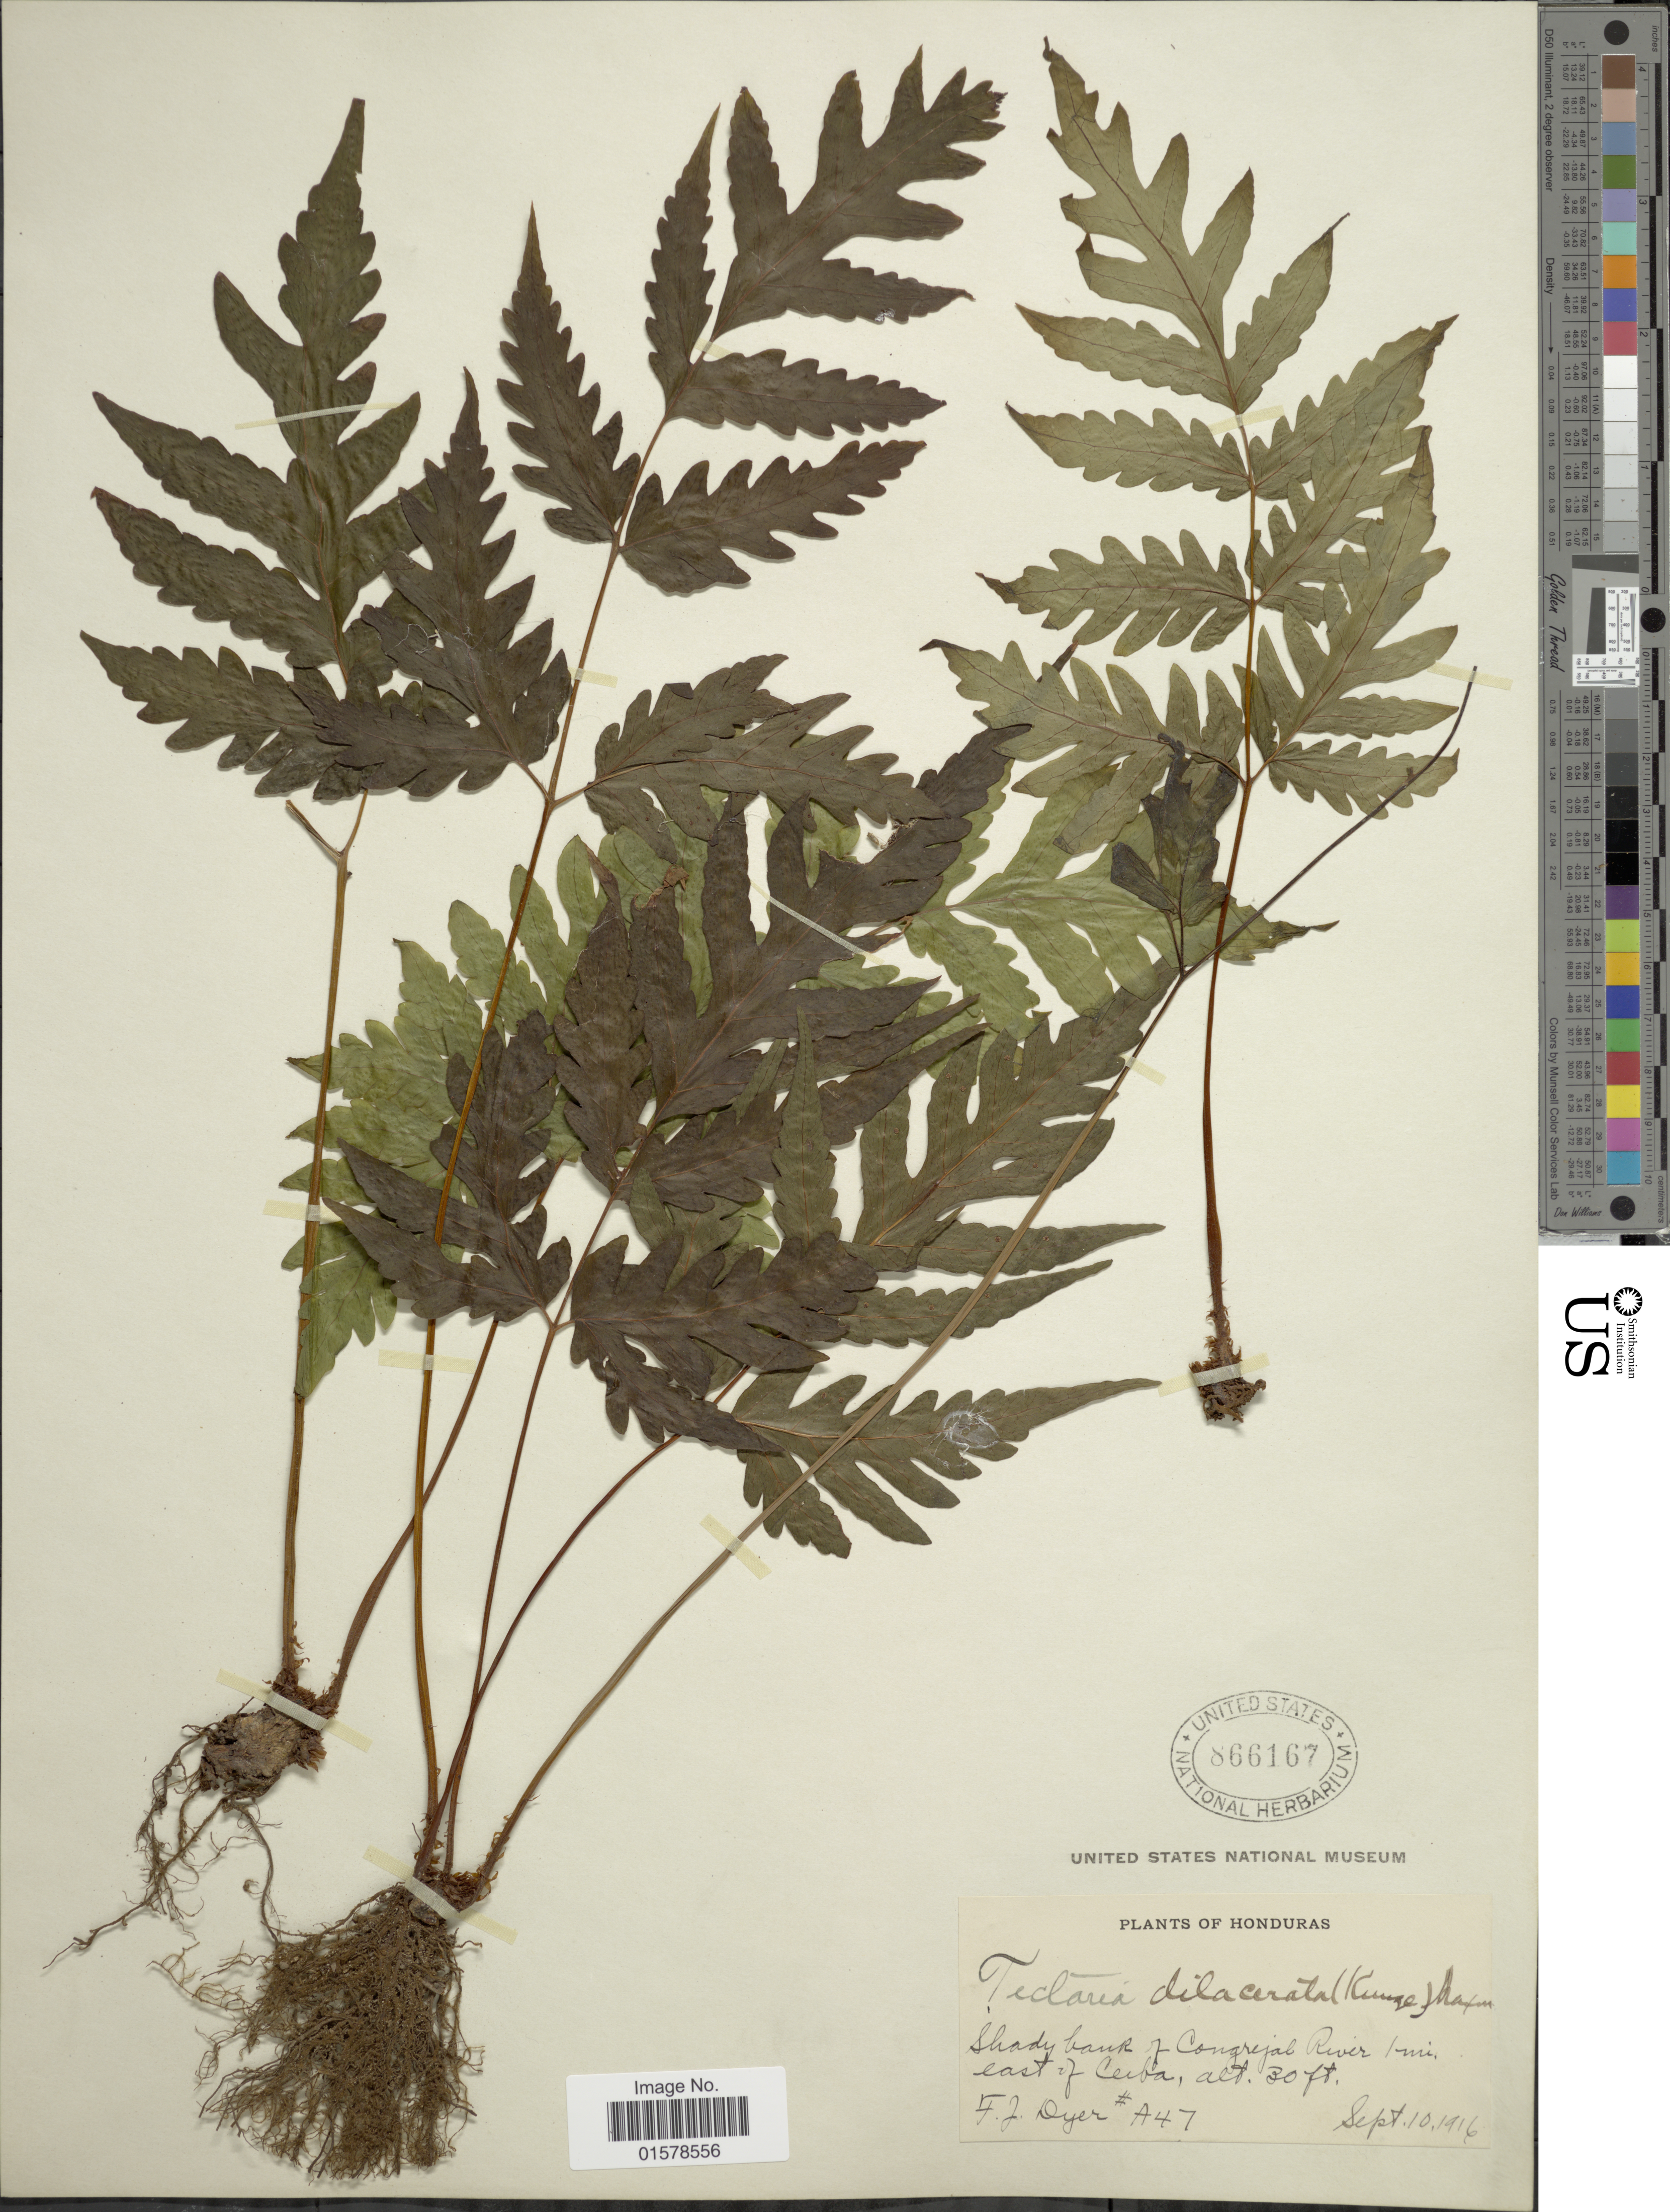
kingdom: Plantae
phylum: Tracheophyta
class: Polypodiopsida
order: Polypodiales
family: Tectariaceae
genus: Tectaria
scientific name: Tectaria mexicana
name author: (Fée) C.V. Morton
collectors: F. J. Dyer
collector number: A47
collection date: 1916-09-10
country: Honduras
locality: Shady bank of Congrejal River 1 mi. east of Ceiba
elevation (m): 9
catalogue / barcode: US 866167